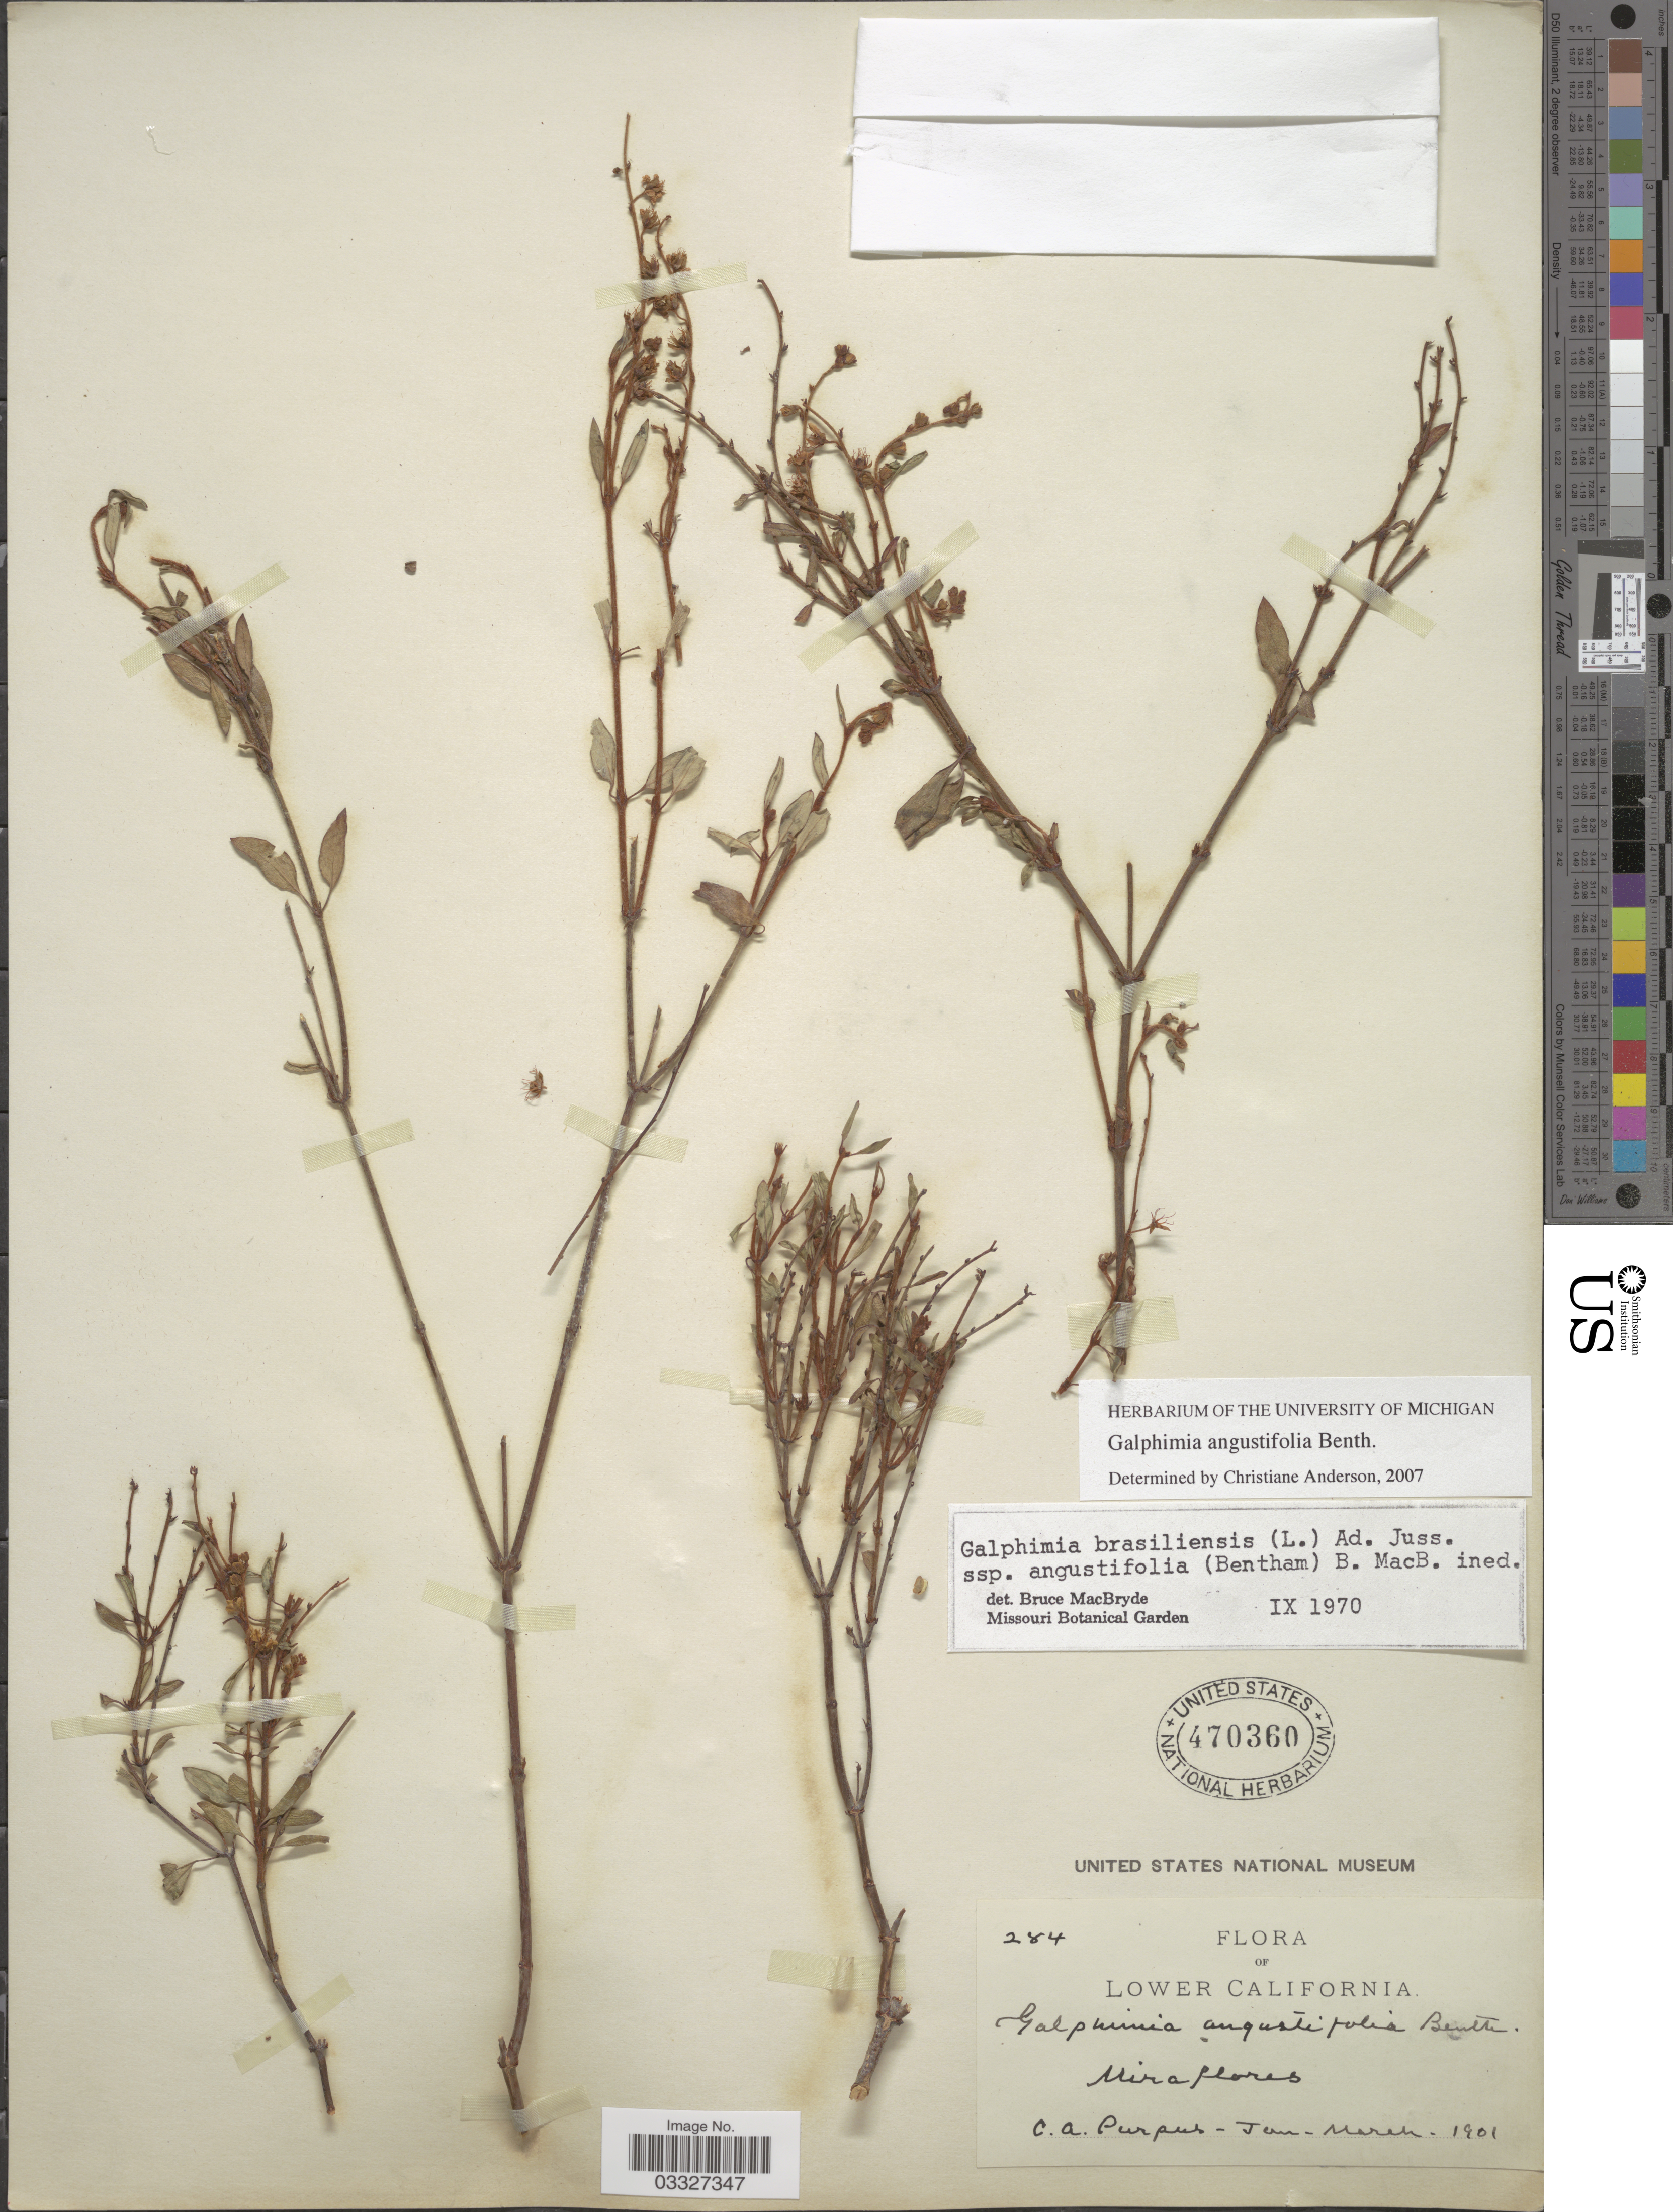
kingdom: Plantae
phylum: Tracheophyta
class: Magnoliopsida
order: Malpighiales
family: Malpighiaceae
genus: Galphimia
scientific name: Galphimia angustifolia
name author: Benth.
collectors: C. A. Purpus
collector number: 284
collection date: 1901-01/1901-03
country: Mexico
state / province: Baja California Sur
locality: Lower California. Miraflores.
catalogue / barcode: US 470360